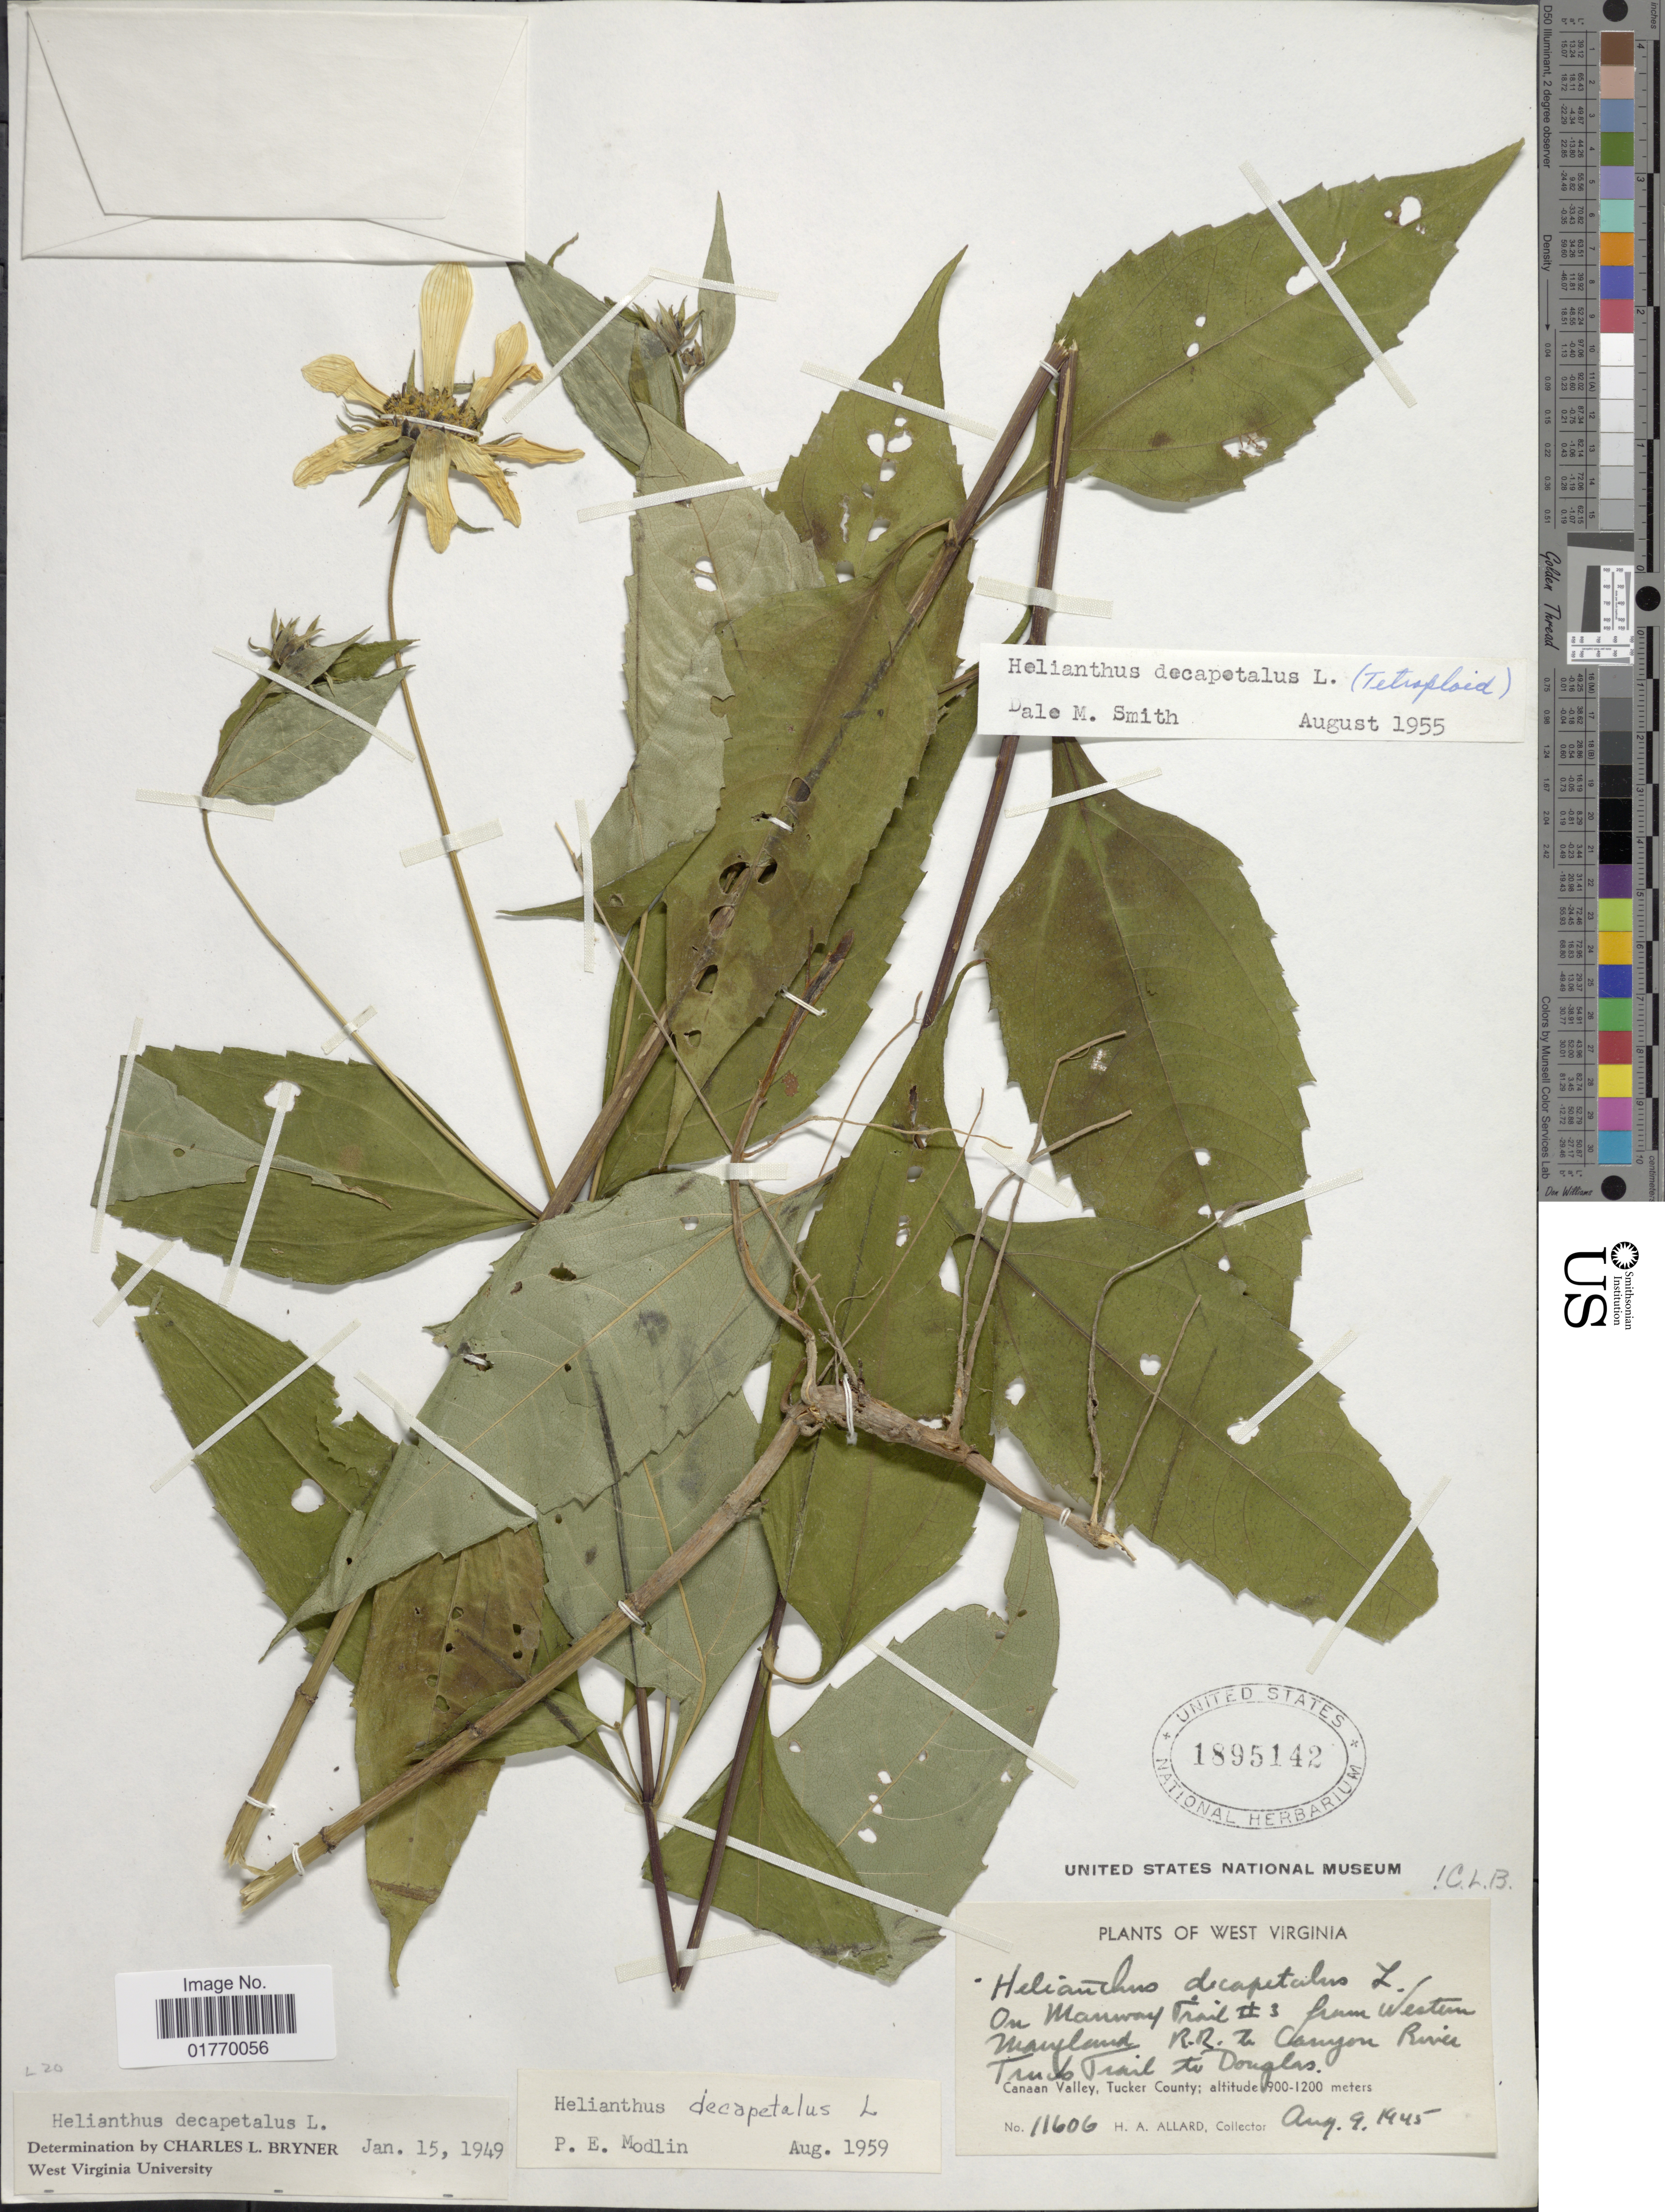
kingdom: Plantae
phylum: Tracheophyta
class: Magnoliopsida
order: Asterales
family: Asteraceae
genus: Helianthus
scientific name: Helianthus decapetalus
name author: L.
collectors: H. A. Allard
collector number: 11606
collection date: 1945-08-09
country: United States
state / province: West Virginia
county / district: Tucker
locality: On Manway Trail #3 from Western Maryland, R. R. to Canyon River Trucks Trail to Douglas, Canaan Valley, Tucker County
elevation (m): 900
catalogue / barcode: US 1895142